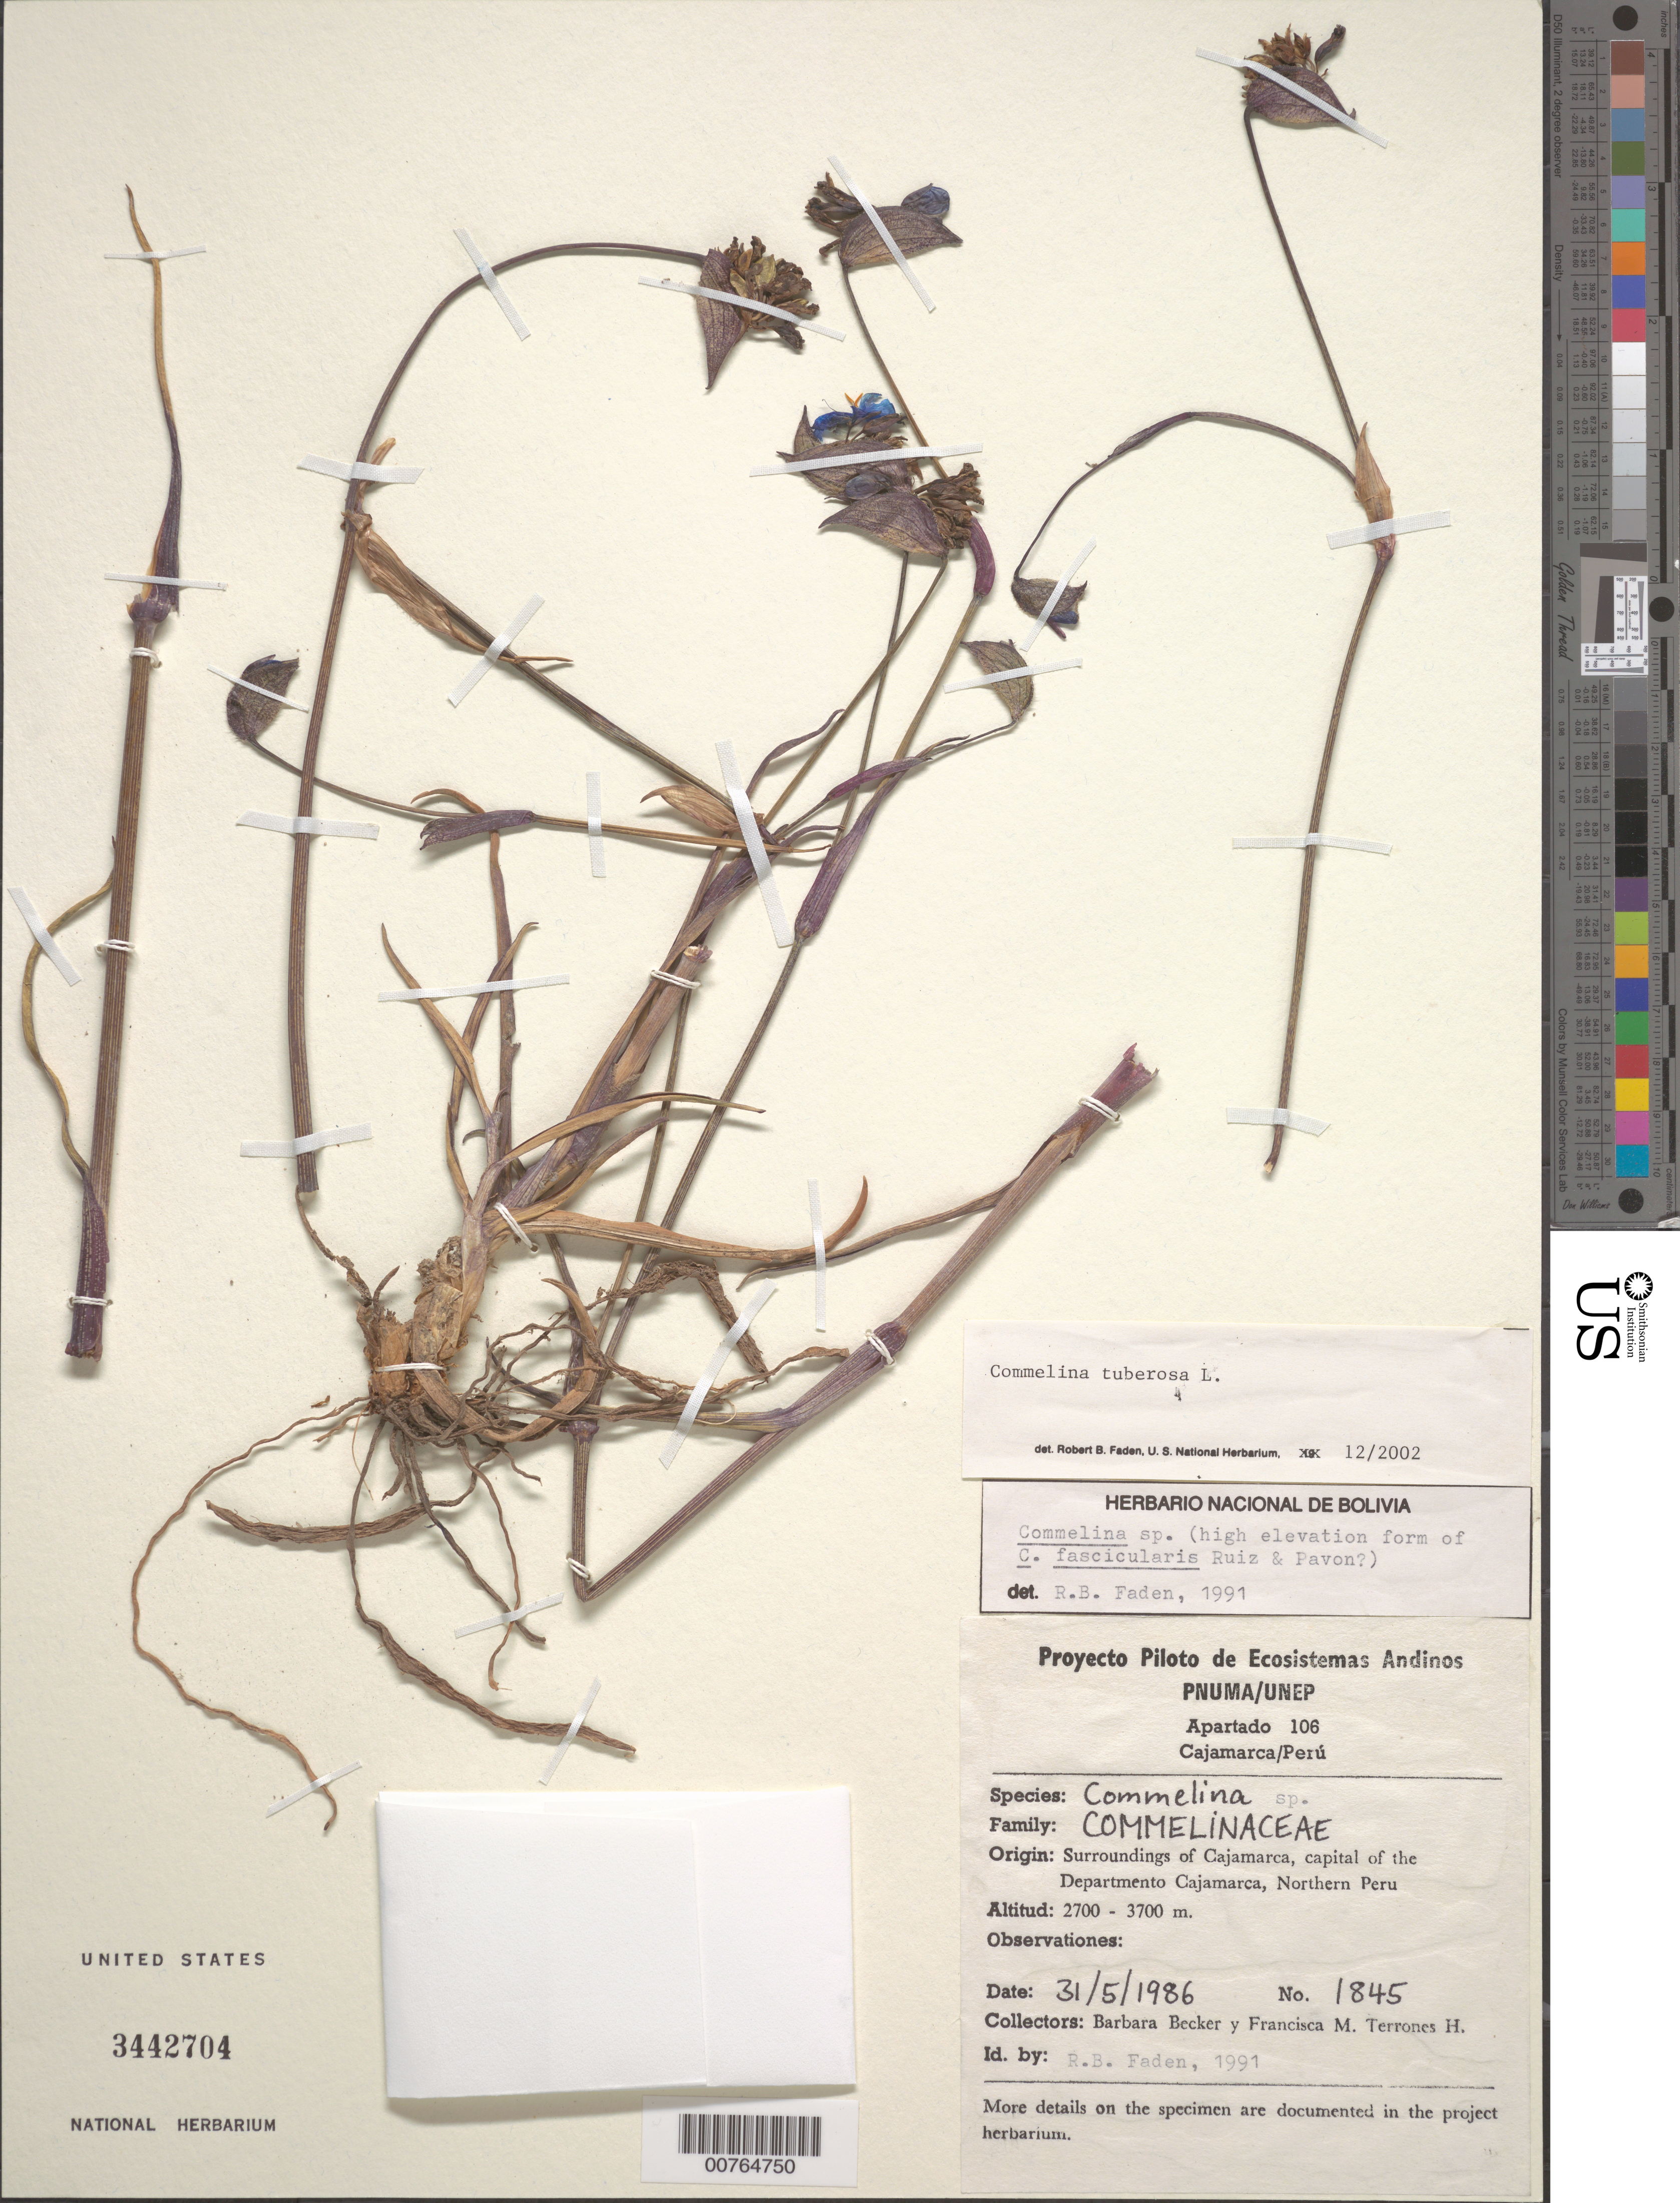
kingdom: Plantae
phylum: Tracheophyta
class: Liliopsida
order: Commelinales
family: Commelinaceae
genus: Commelina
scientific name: Commelina tuberosa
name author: L.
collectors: B. Becker, M. Francisca & F. M. Terrones H.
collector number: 1845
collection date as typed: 31 May 1986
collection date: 1986-05-31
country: Peru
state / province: Cajamarca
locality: Cajamarca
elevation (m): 2700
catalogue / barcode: US 3442704